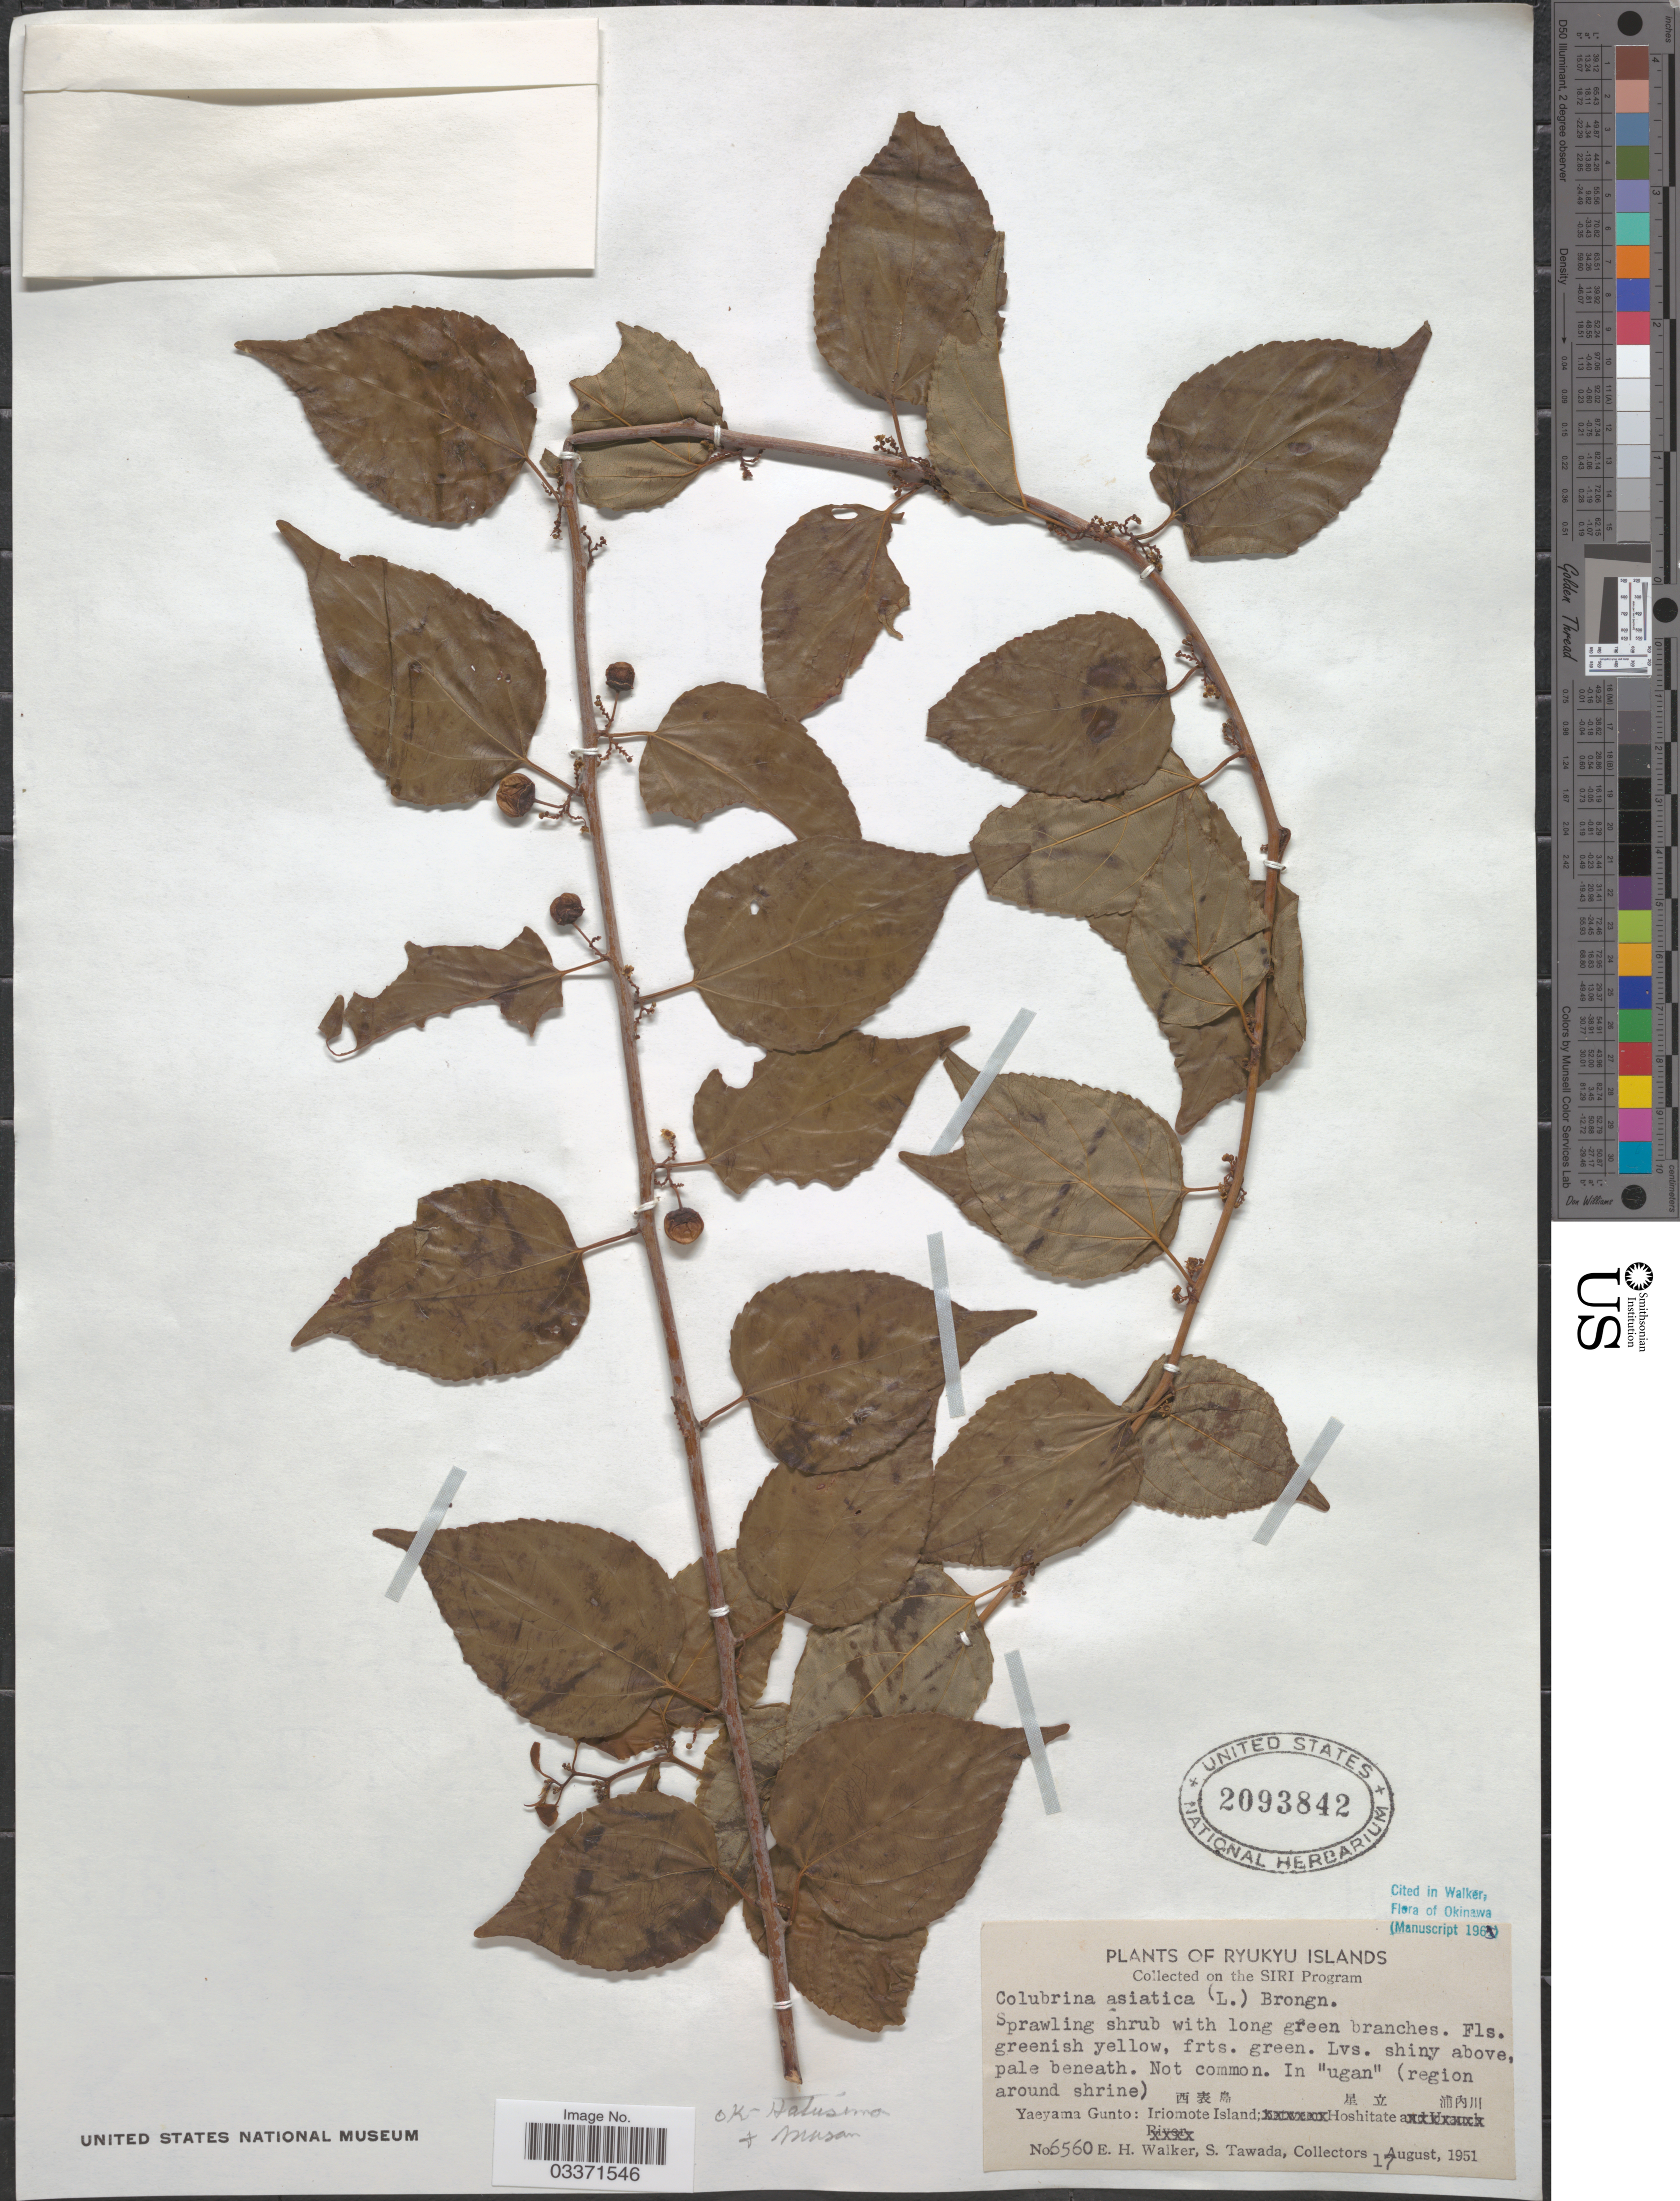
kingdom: Plantae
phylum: Tracheophyta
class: Magnoliopsida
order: Rosales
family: Rhamnaceae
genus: Colubrina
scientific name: Colubrina asiatica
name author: (L.) Brongn.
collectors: E. H. Walker & S. Tawada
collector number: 6560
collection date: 1951-08-17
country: Japan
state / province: Okinawa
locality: Ryukyu Islands, Yaeyama Gunto: Iriomote Island; Hoshitate.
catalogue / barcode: US 2093842